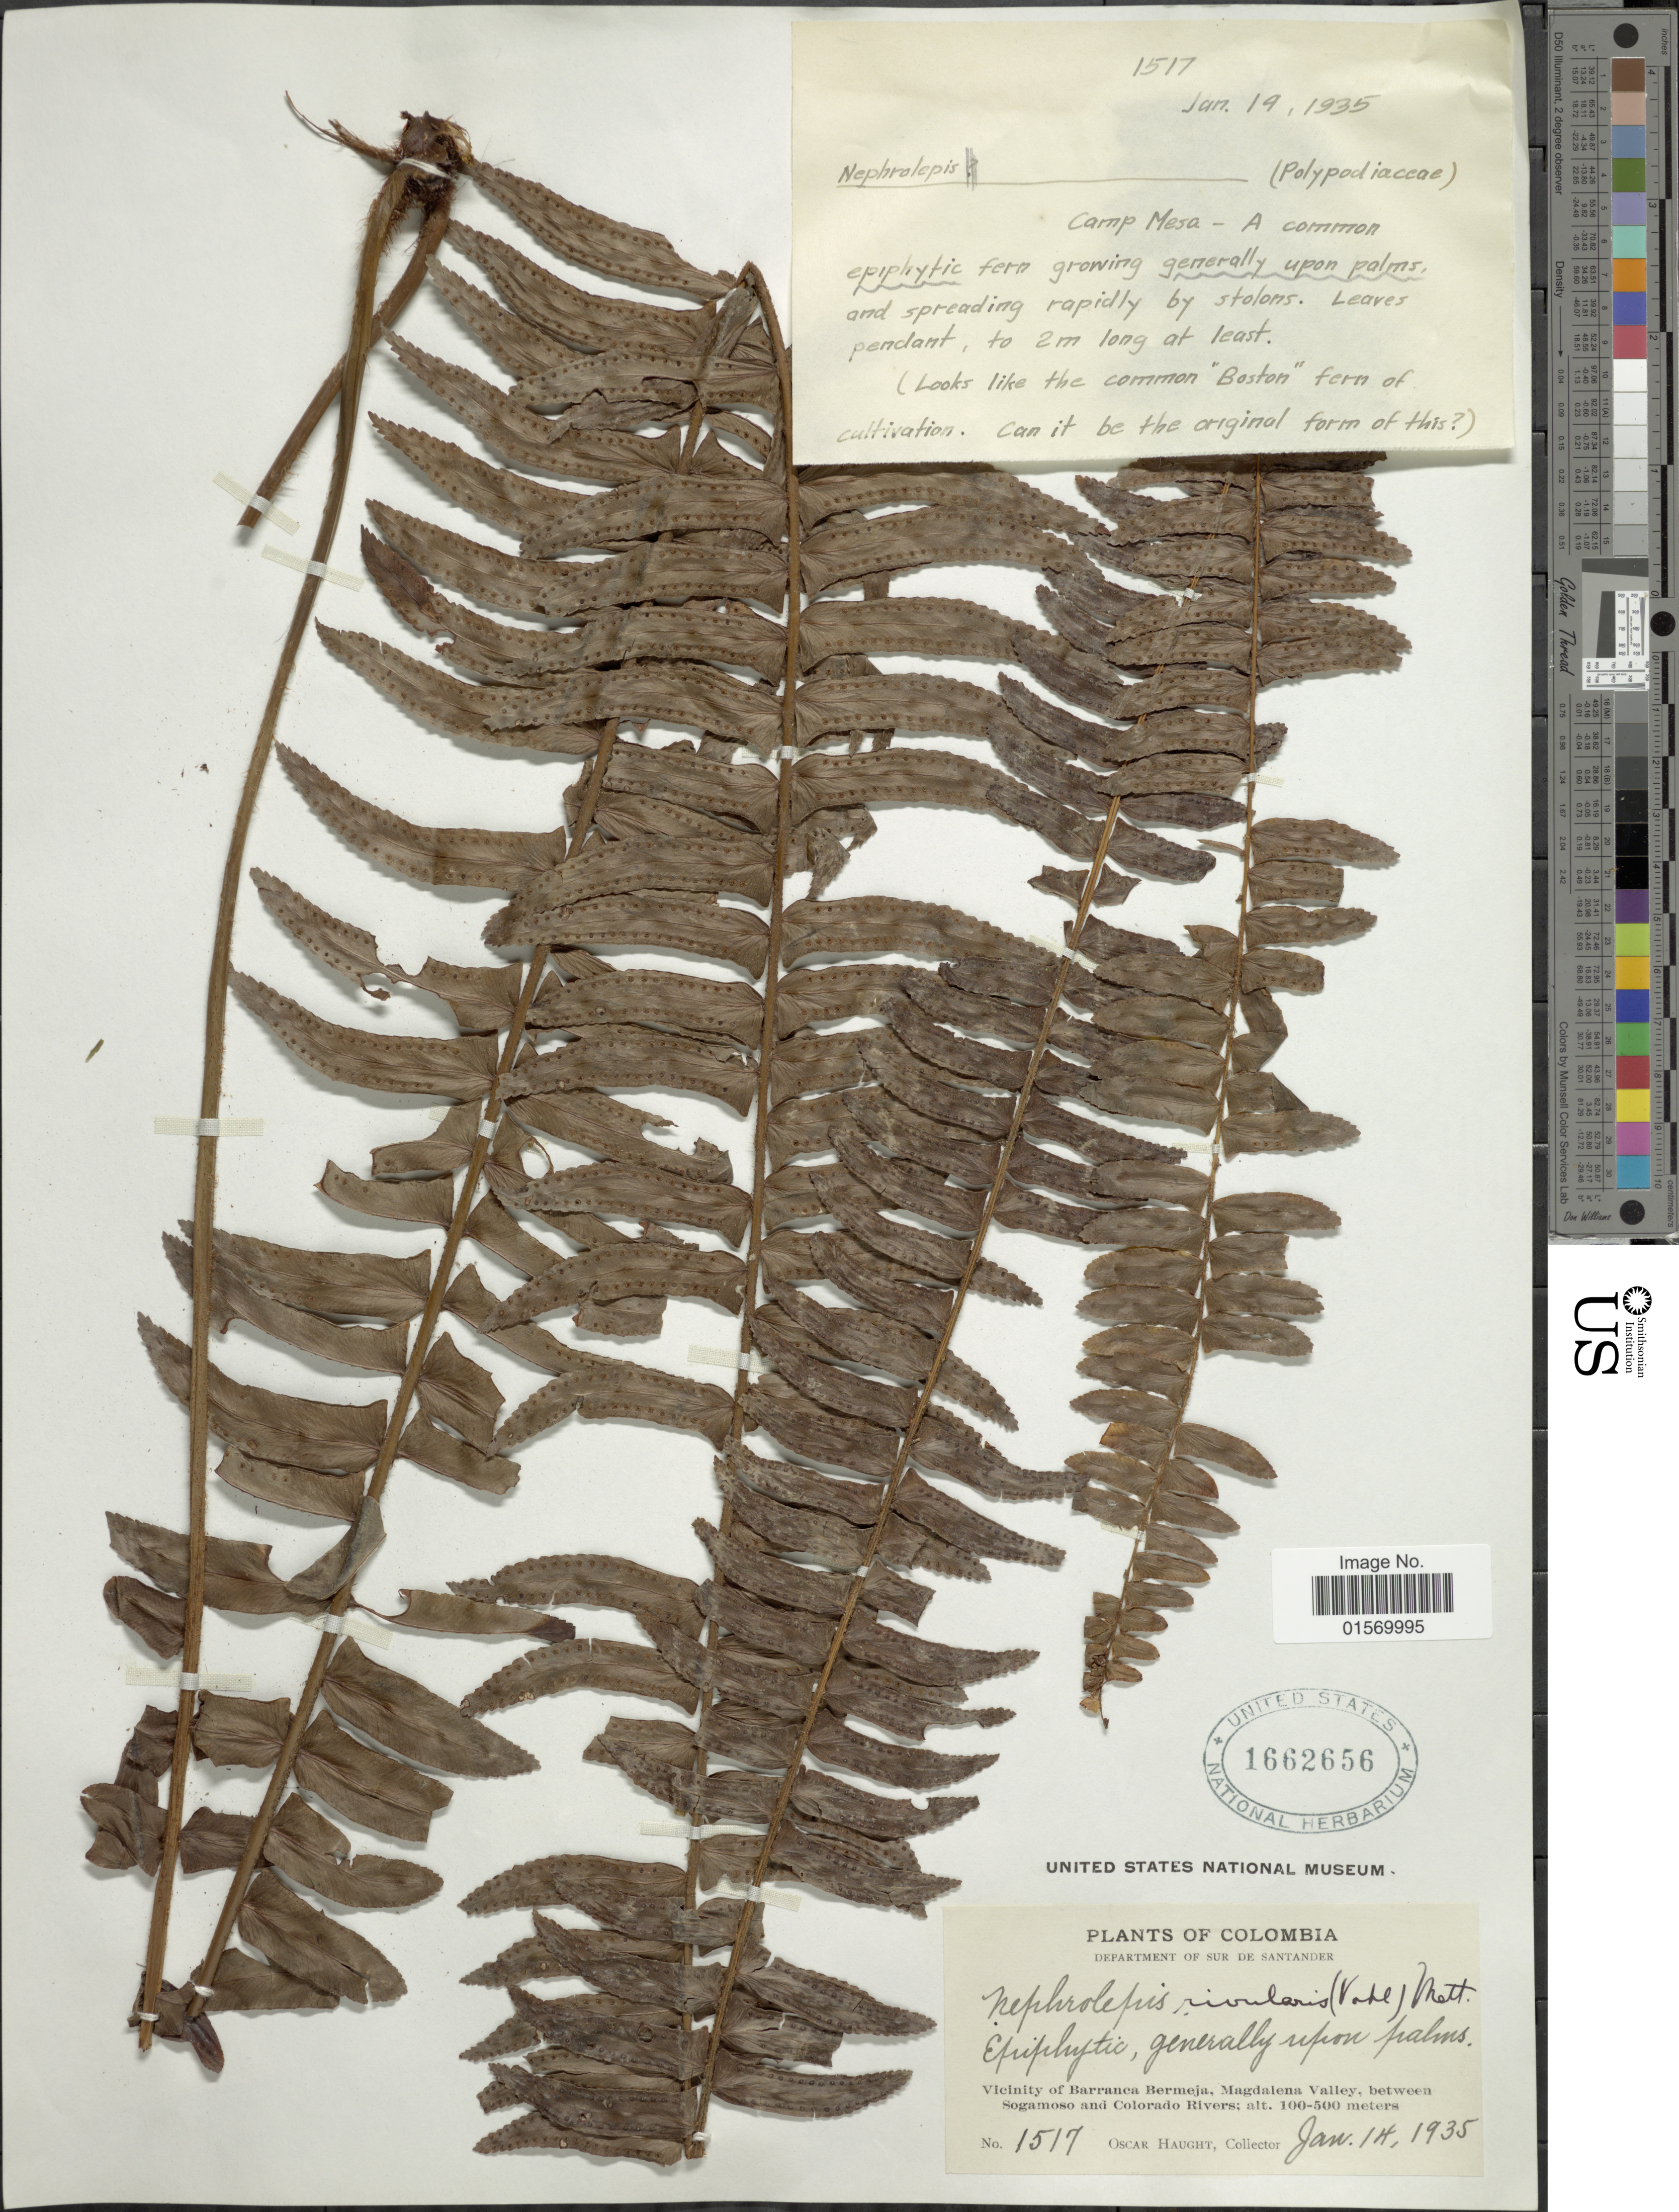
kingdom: Plantae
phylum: Tracheophyta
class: Polypodiopsida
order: Polypodiales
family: Nephrolepidaceae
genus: Nephrolepis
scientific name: Nephrolepis rivularis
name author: (Vahl) Mett. ex Krug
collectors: O. L. Haught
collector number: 1517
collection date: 1935-01-14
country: Colombia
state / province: Santander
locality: Camp Mesa. Sur de Santander. Vicinity of Barranca Bermeja, Magdalena Valley, between Sogamosa and Colorado Rivers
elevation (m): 100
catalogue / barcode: US 1662656